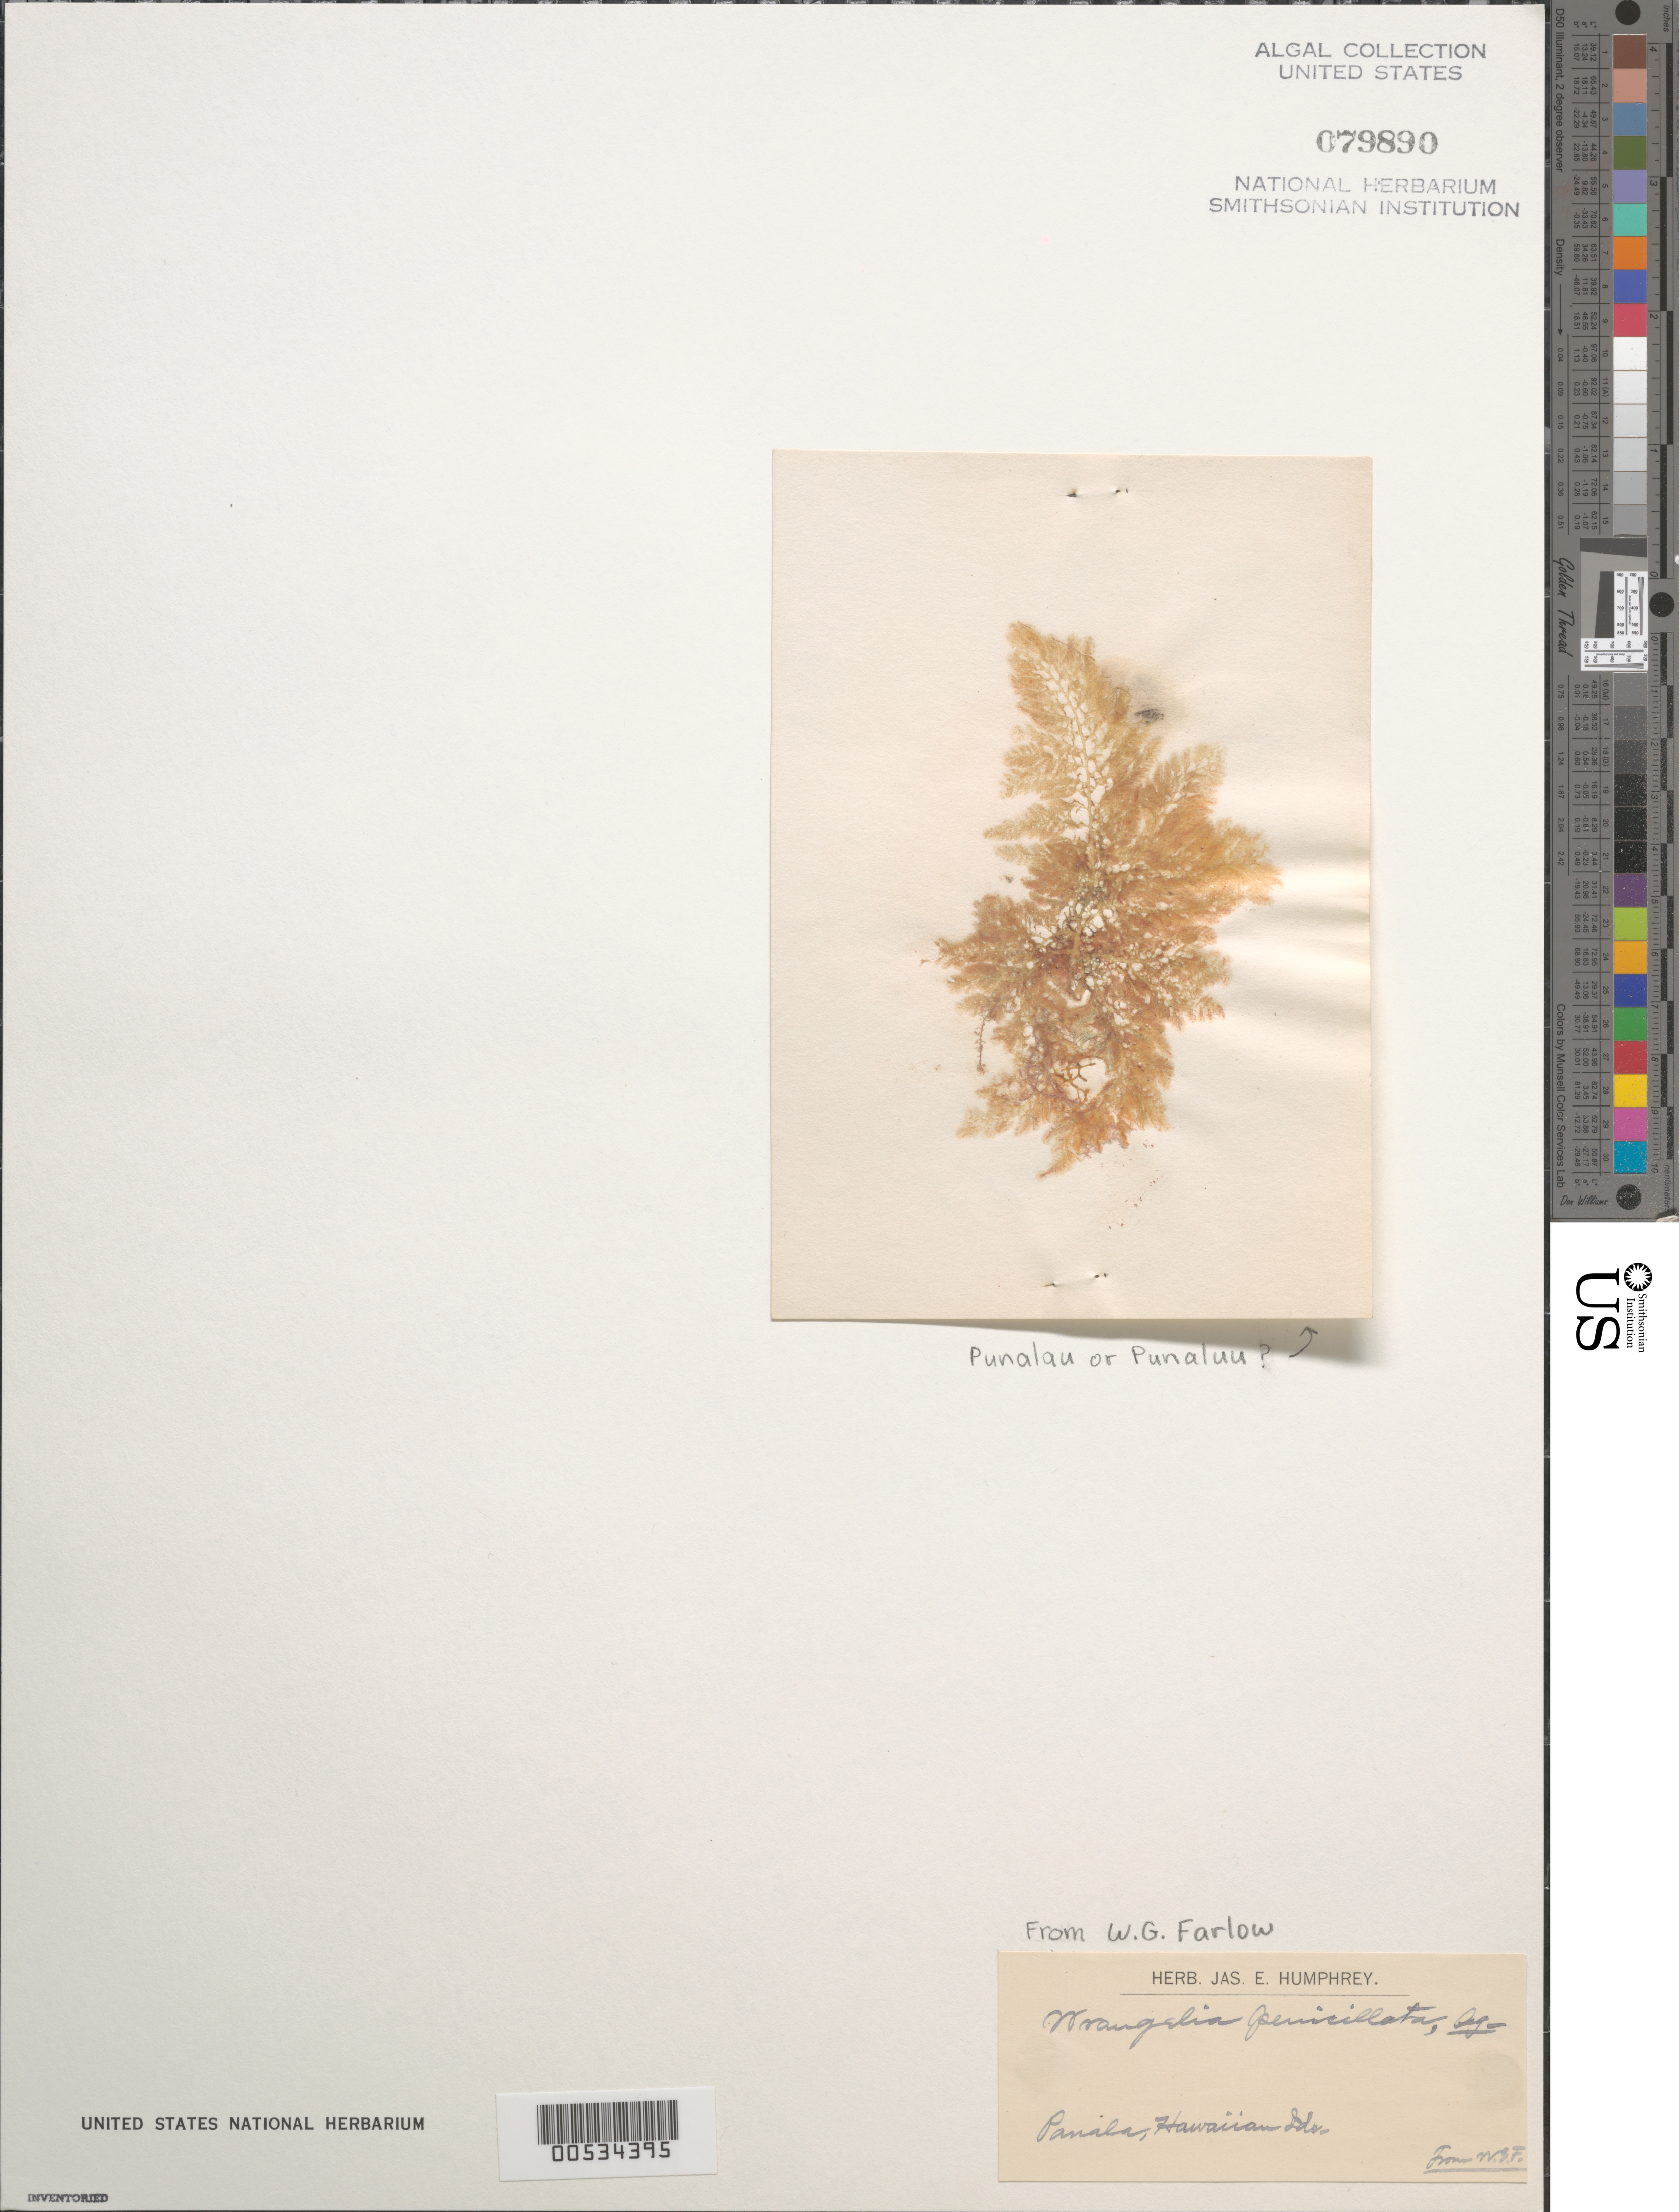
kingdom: Plantae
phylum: Rhodophyta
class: Florideophyceae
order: Ceramiales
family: Wrangeliaceae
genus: Wrangelia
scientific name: Wrangelia penicillata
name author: (C. Agardh) C. Agardh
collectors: W. G. Farlow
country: United States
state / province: Hawaii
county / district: Honolulu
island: Oahu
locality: Punaluu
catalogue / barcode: US 79890